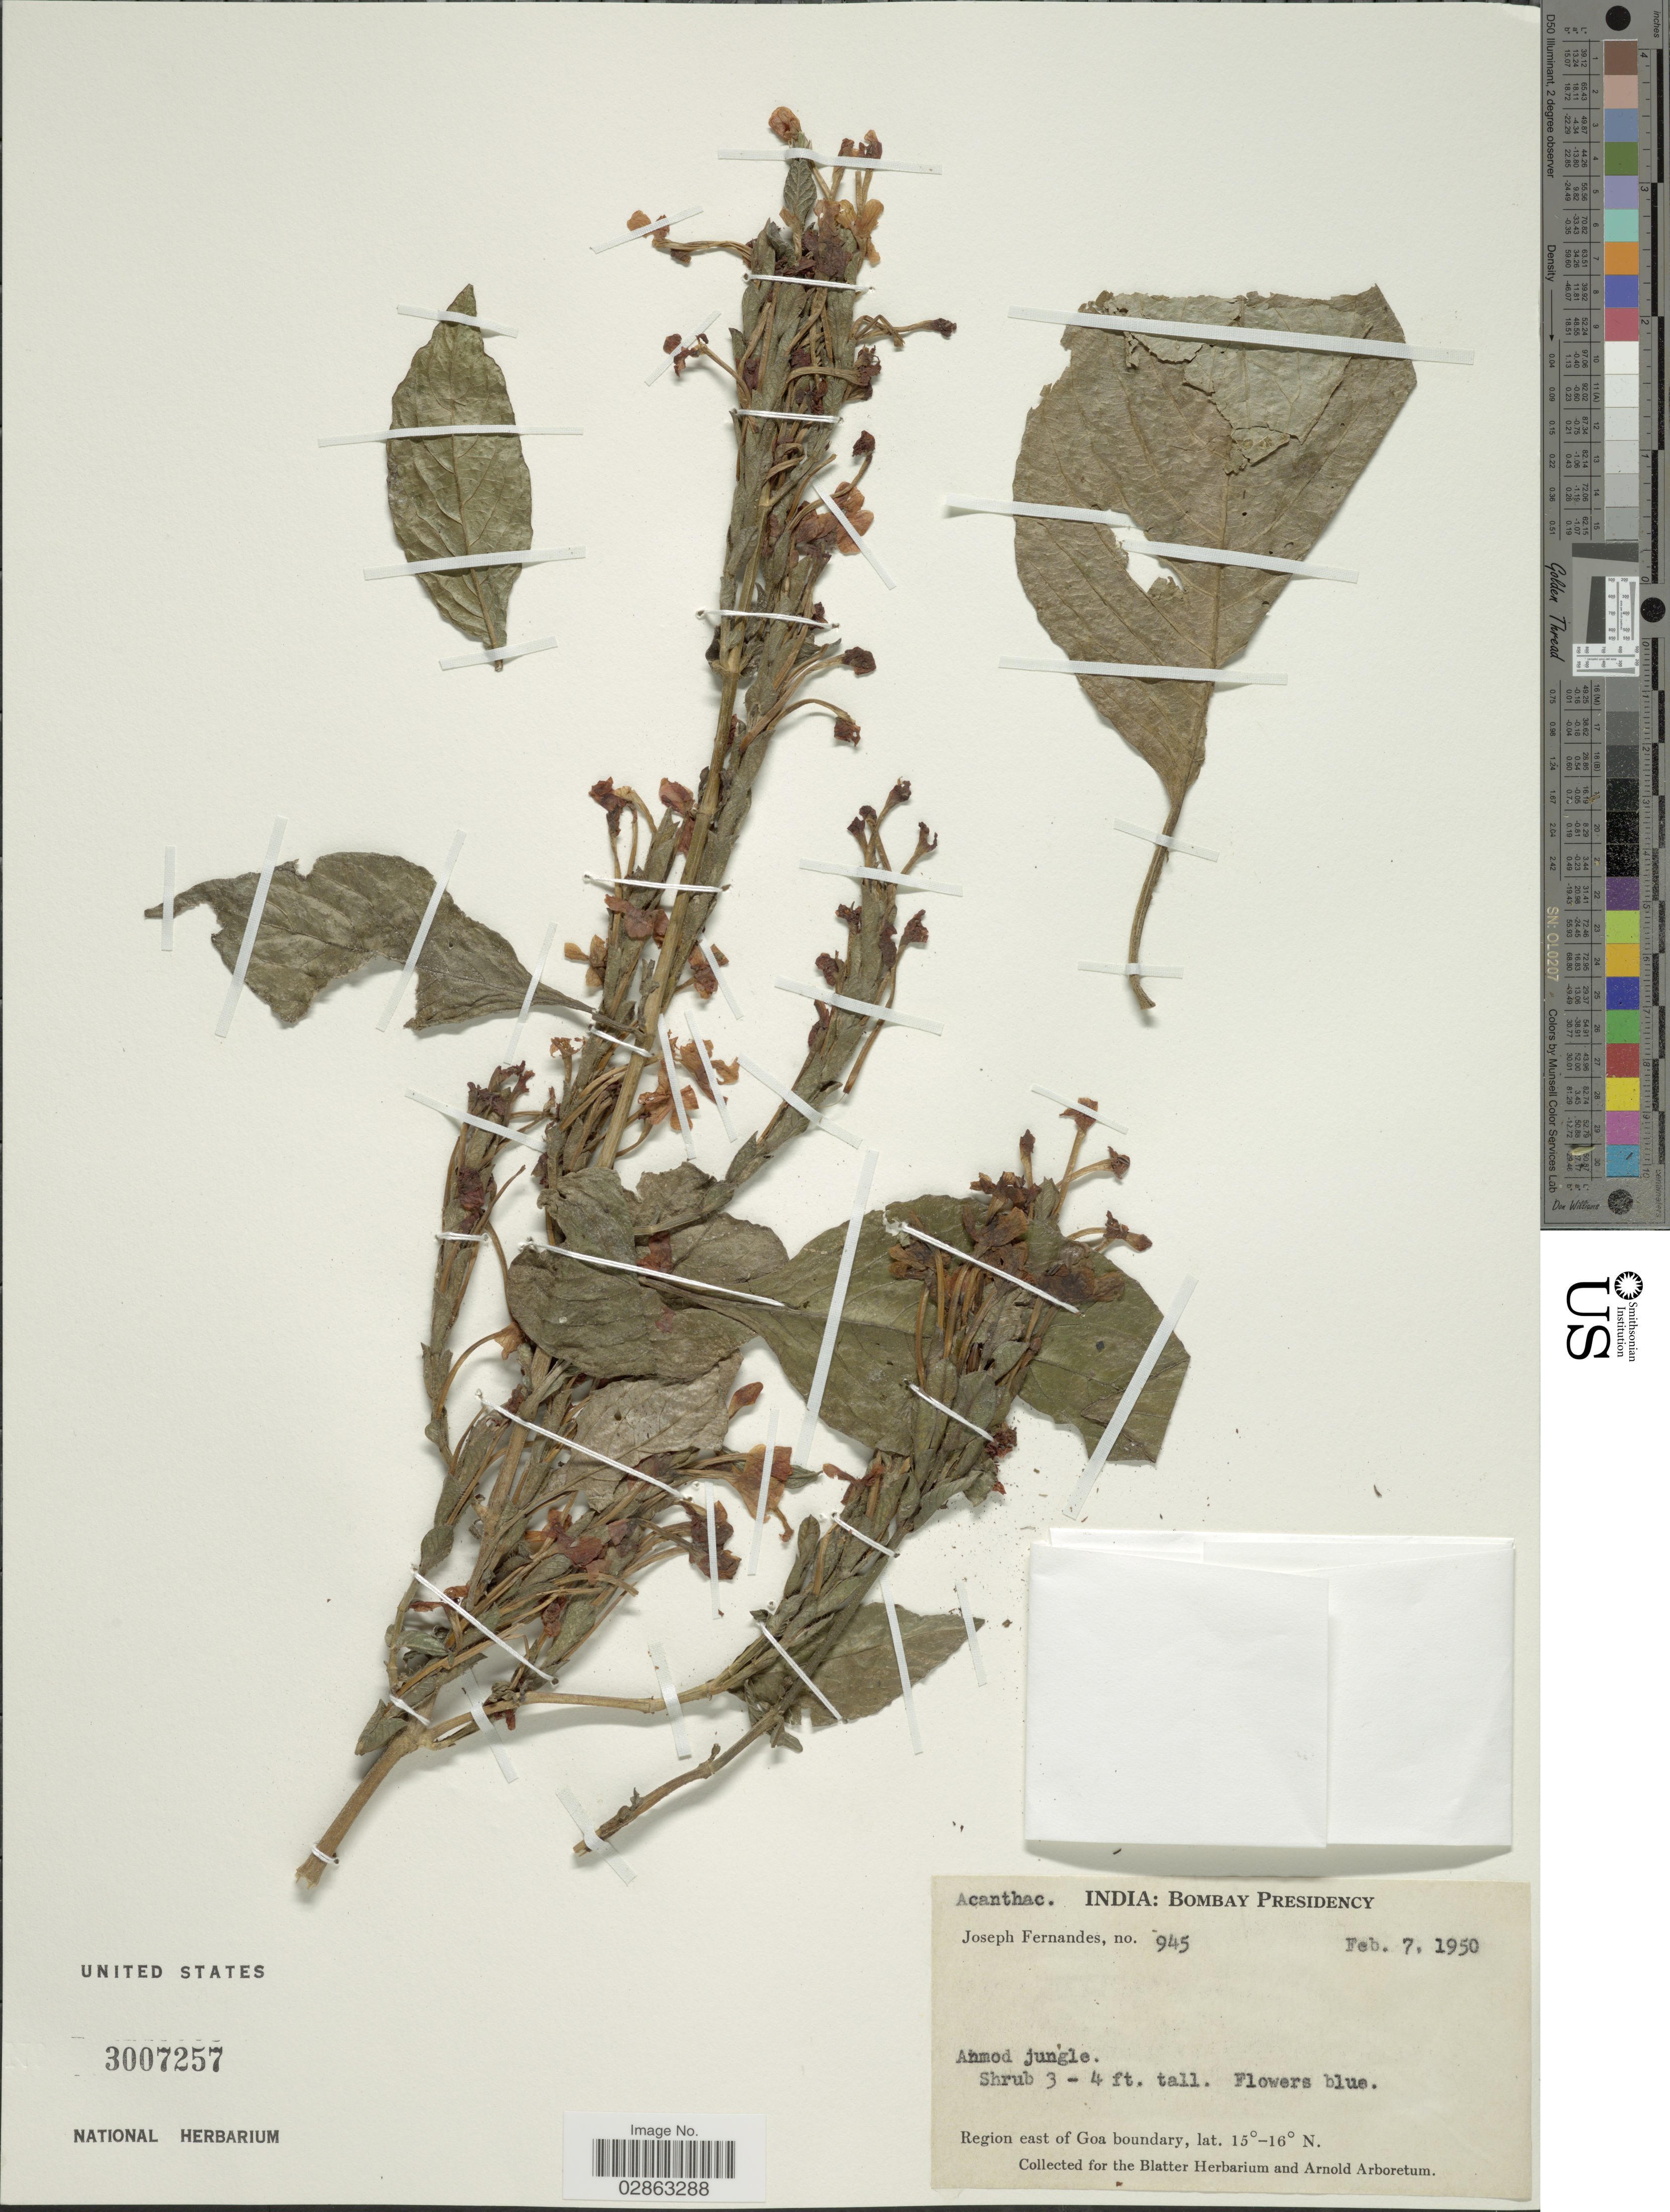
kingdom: Plantae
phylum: Tracheophyta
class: Magnoliopsida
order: Lamiales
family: Acanthaceae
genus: Eranthemum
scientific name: Eranthemum pulchellum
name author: Andrews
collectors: J. Fernandes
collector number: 945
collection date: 1950-02-07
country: India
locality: Bombay Presidency. Region east of Goa boundary.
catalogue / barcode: US 3007257